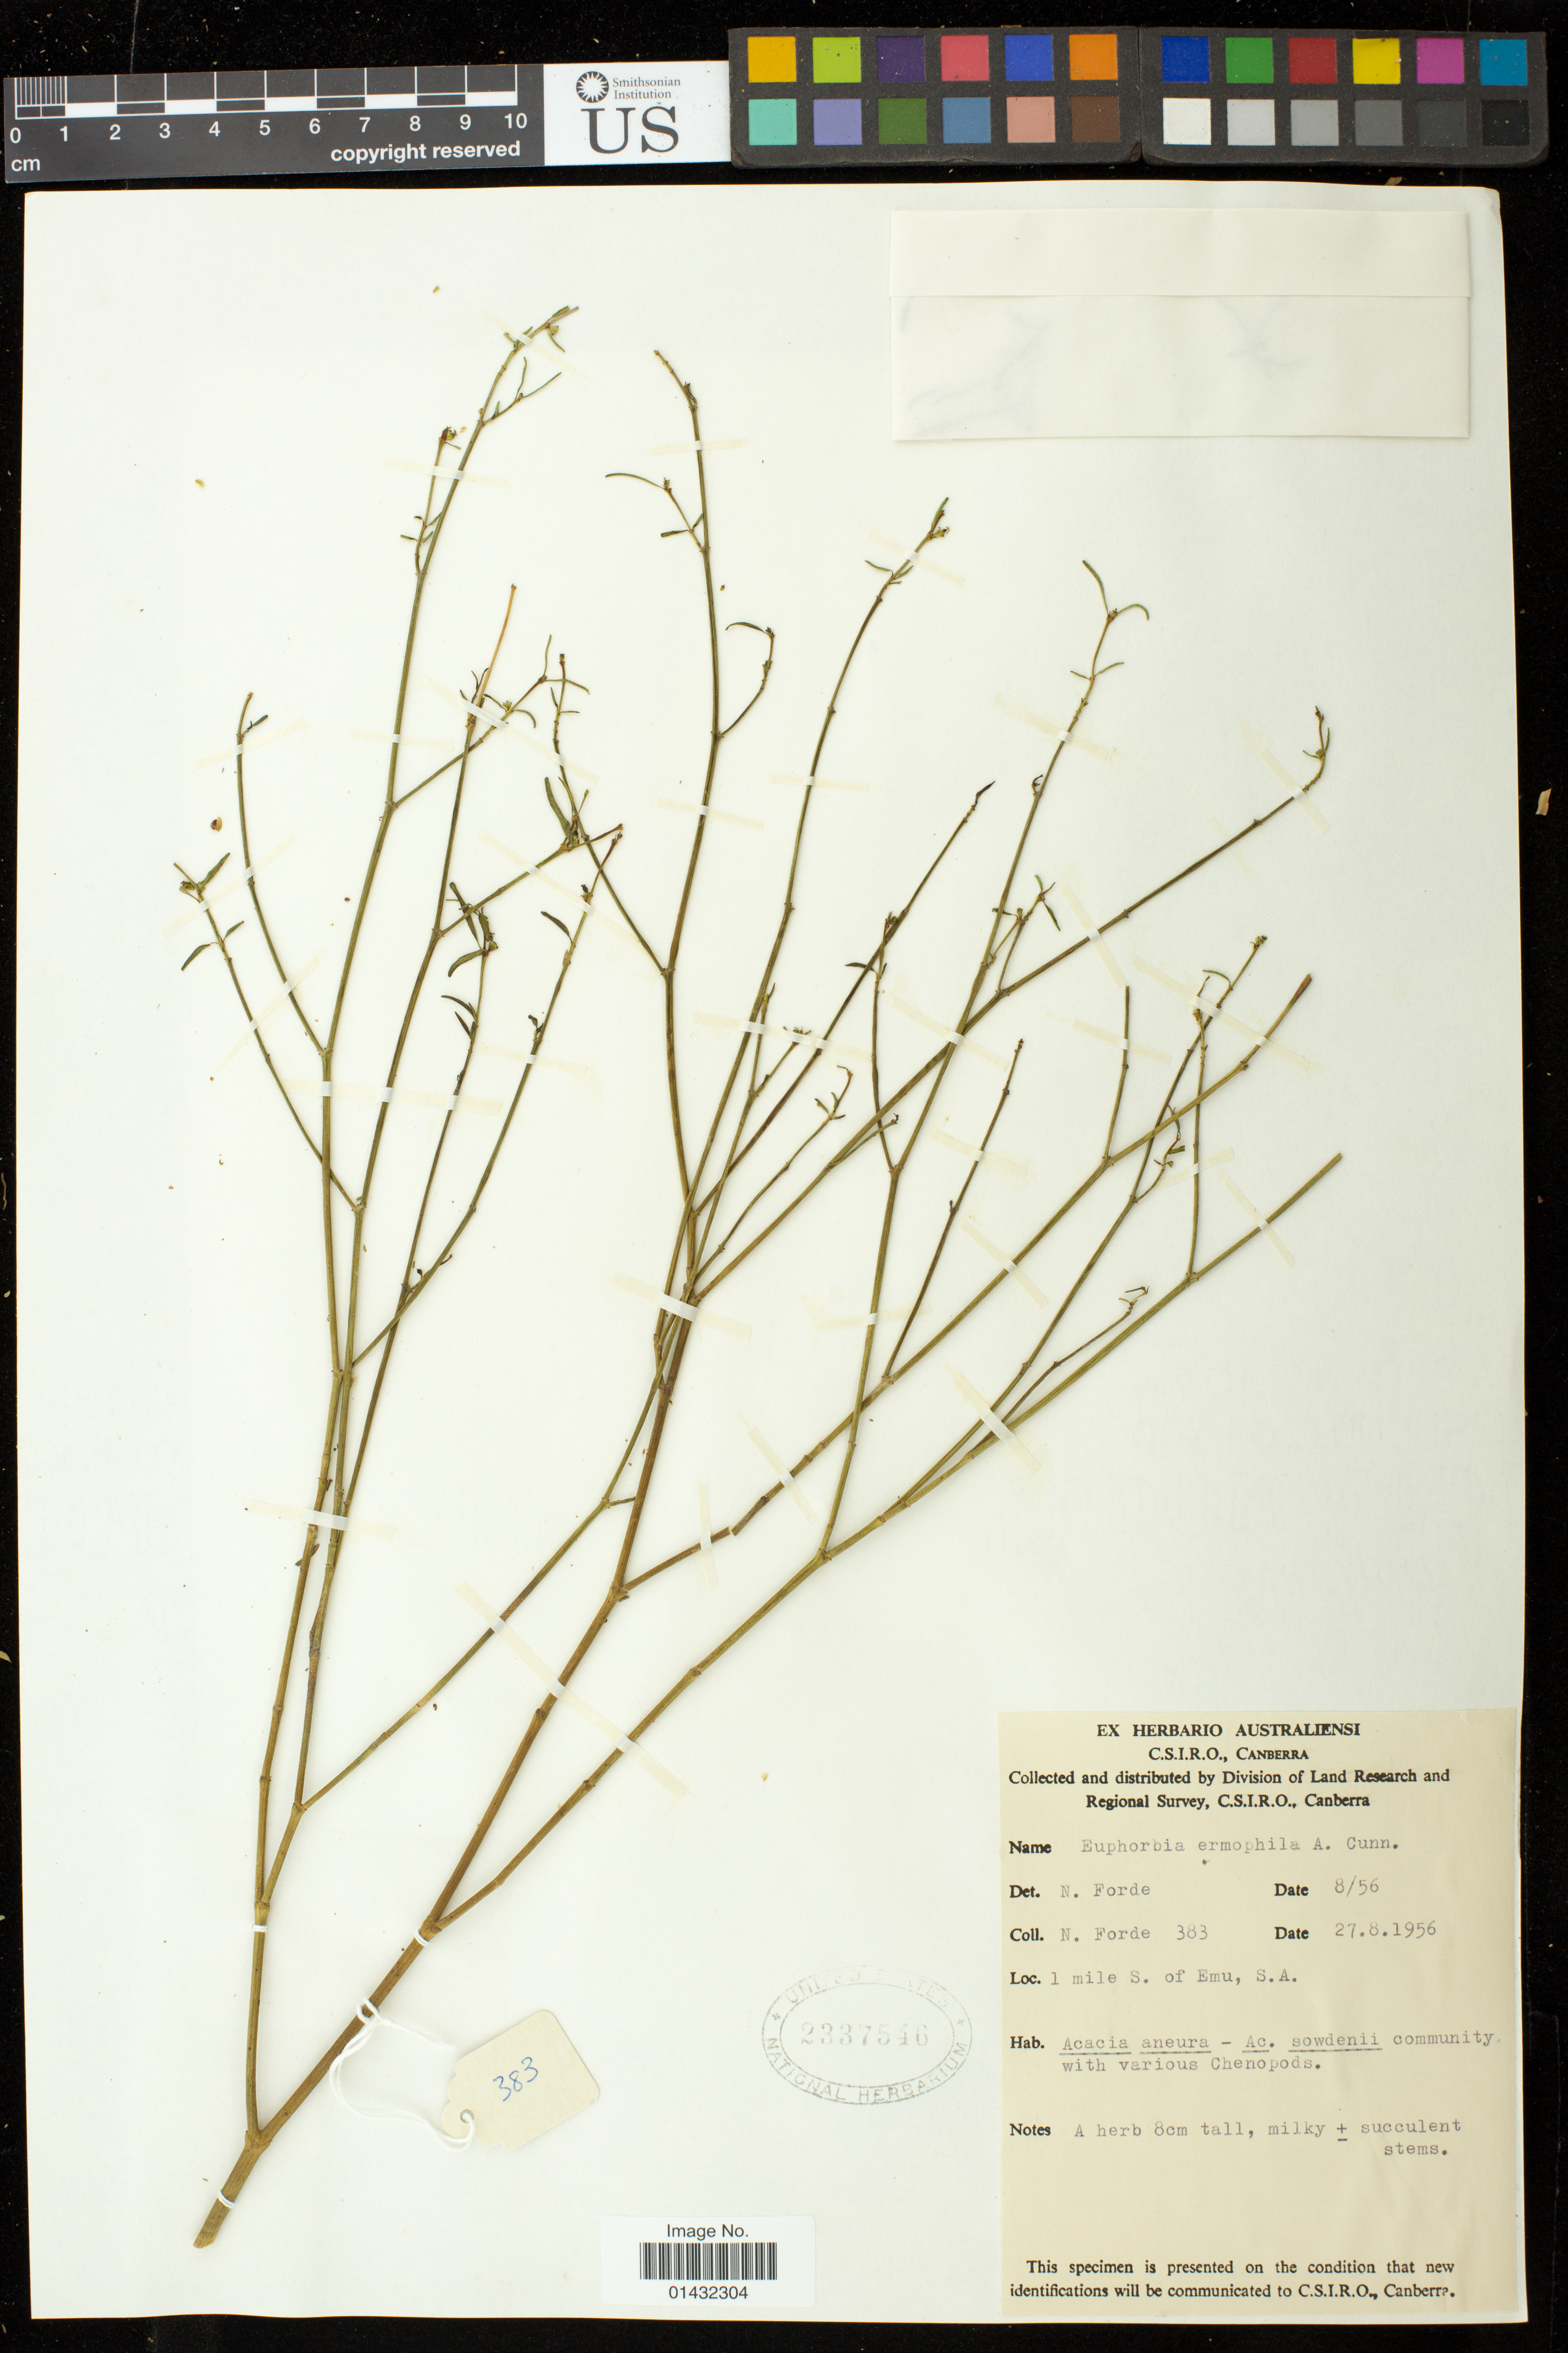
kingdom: Plantae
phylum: Tracheophyta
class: Magnoliopsida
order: Malpighiales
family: Euphorbiaceae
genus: Euphorbia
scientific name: Euphorbia tannensis subsp. eremophila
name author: Hassall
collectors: N. Forde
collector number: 383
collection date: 1956-08-27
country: Australia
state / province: South Australia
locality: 1 mile S. of Emu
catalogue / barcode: US 2337546